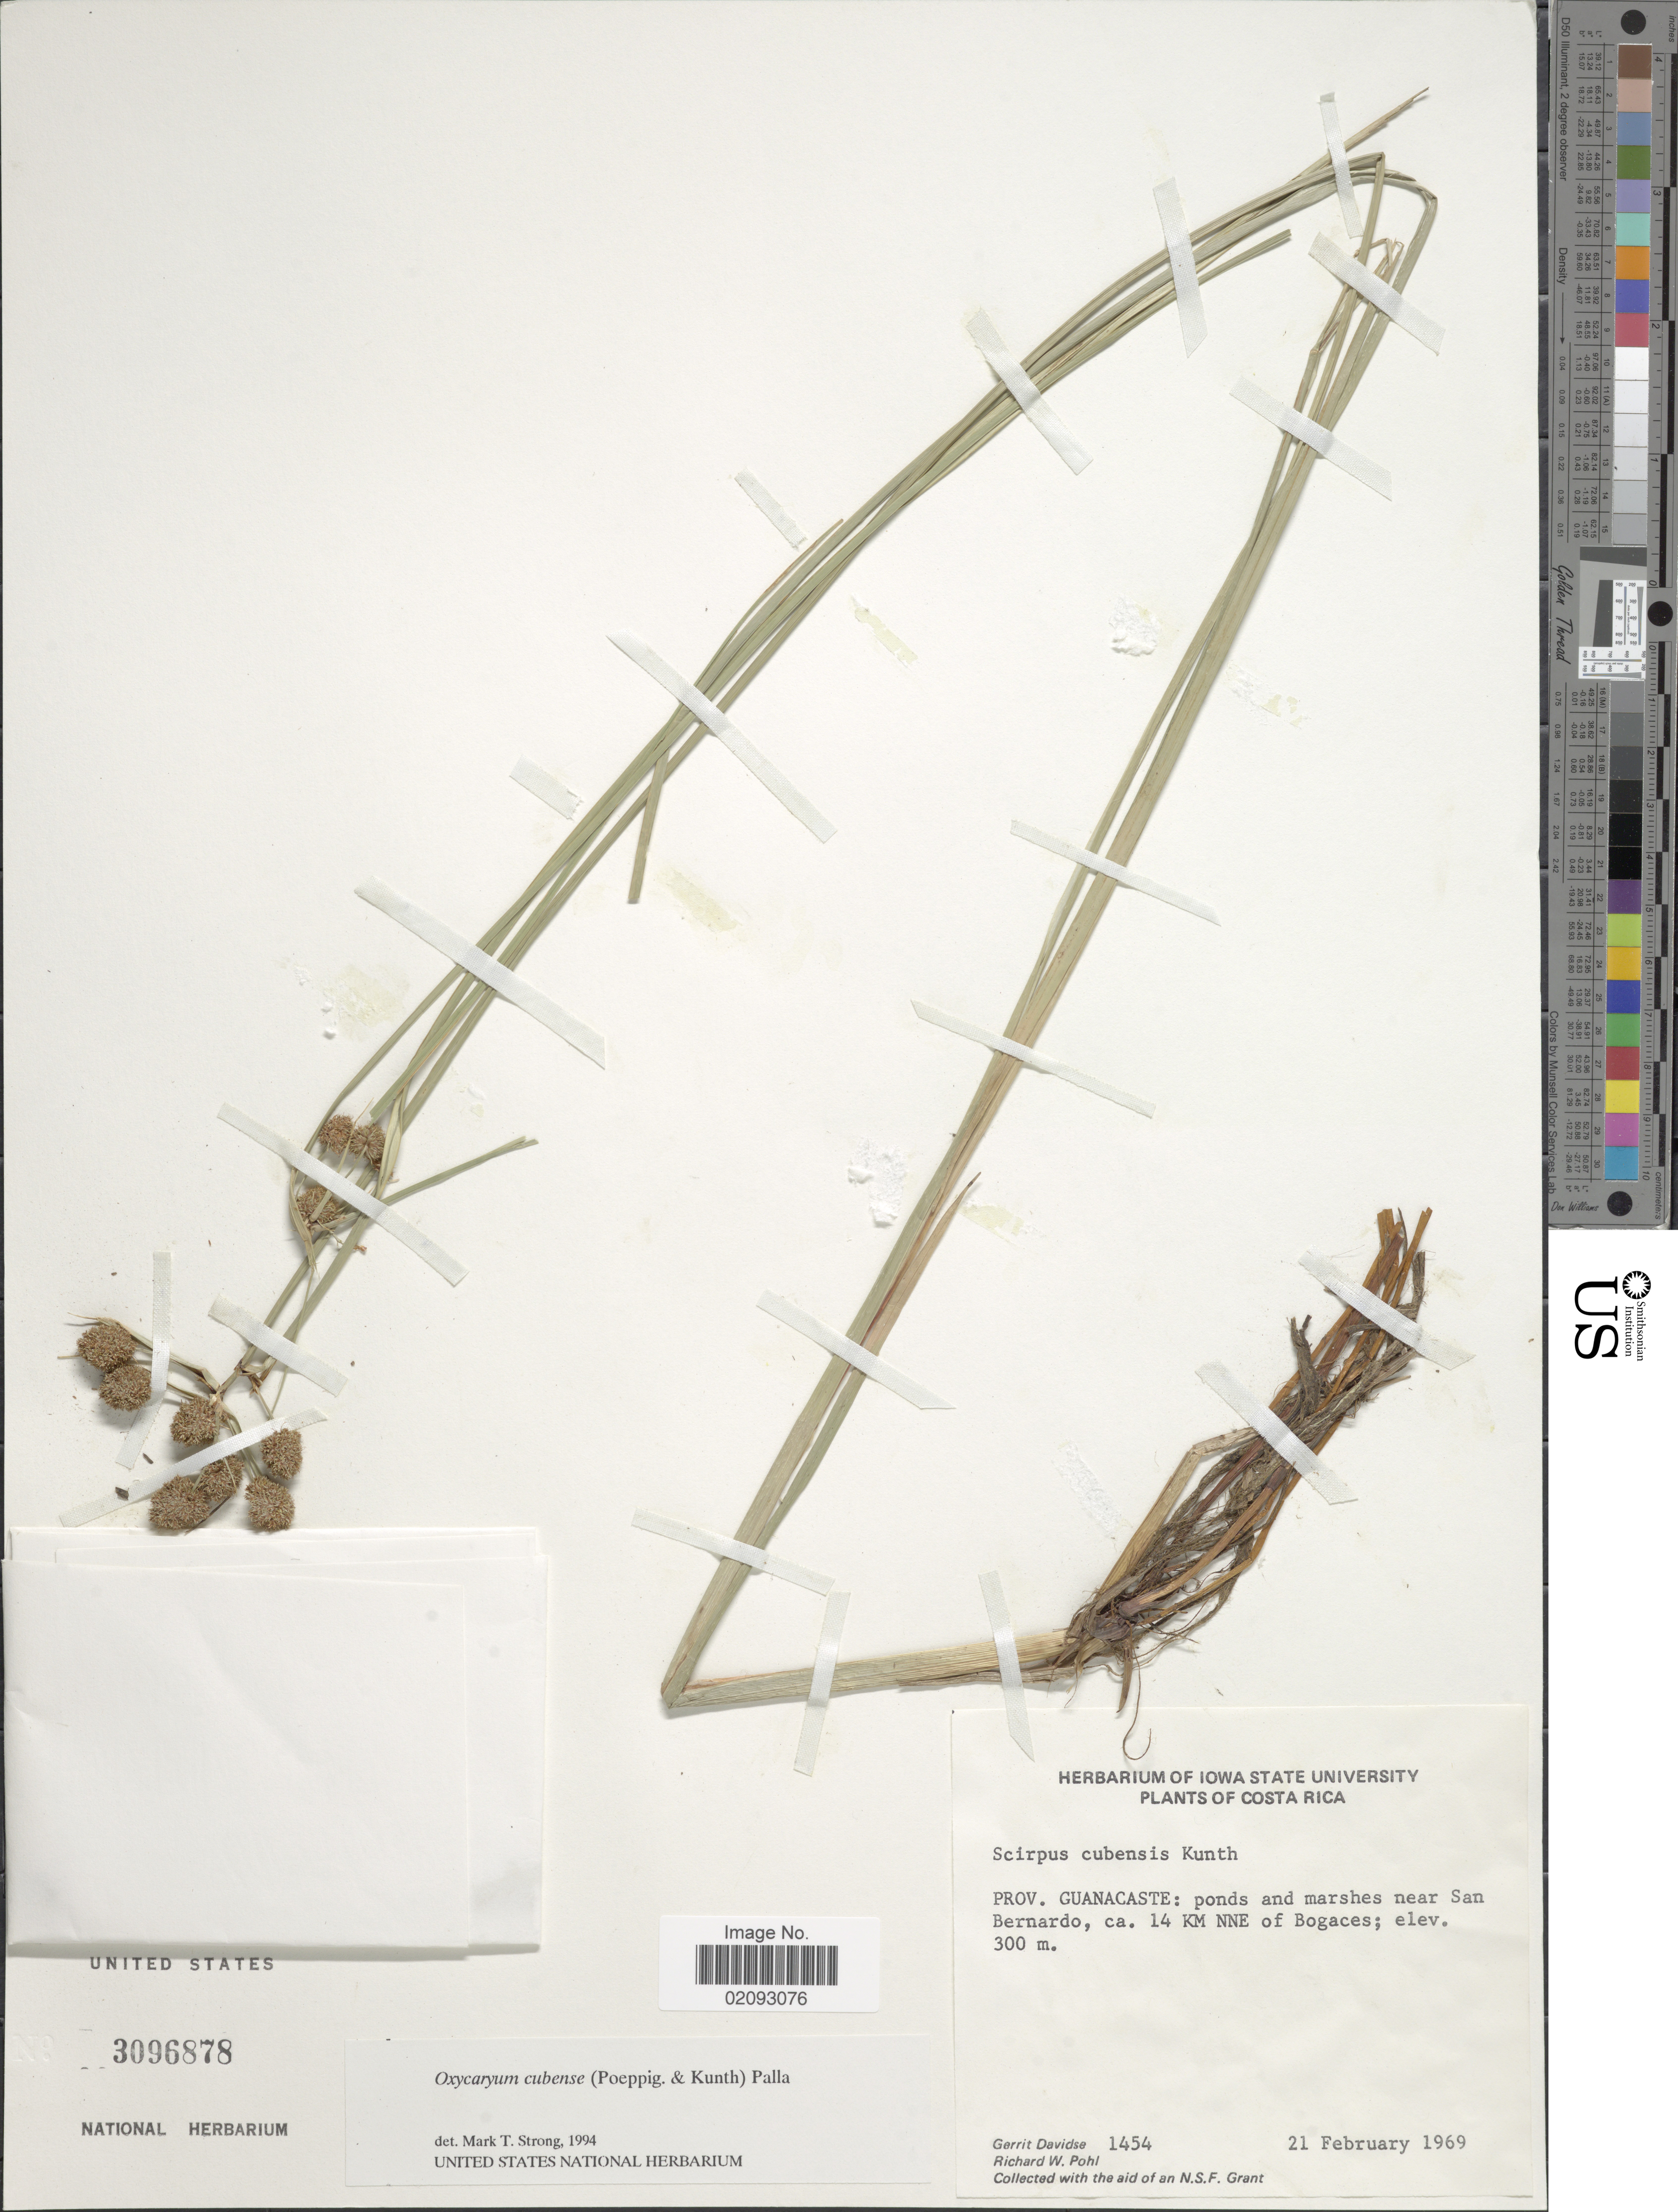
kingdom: Plantae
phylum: Tracheophyta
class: Liliopsida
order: Poales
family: Cyperaceae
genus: Cyperus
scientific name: Cyperus blepharoleptos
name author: Steud.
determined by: Strong, M. T., (US), Smithsonian Institution - National Museum of Natural History (UNITED STATES)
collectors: G. Davidse & R. W. Pohl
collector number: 1454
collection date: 1969-02-21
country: Costa Rica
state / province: Guanacaste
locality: Ponds and marshes near San Bernardo, ca 14 Km NNE of Bogaces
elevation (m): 300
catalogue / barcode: US 3096878